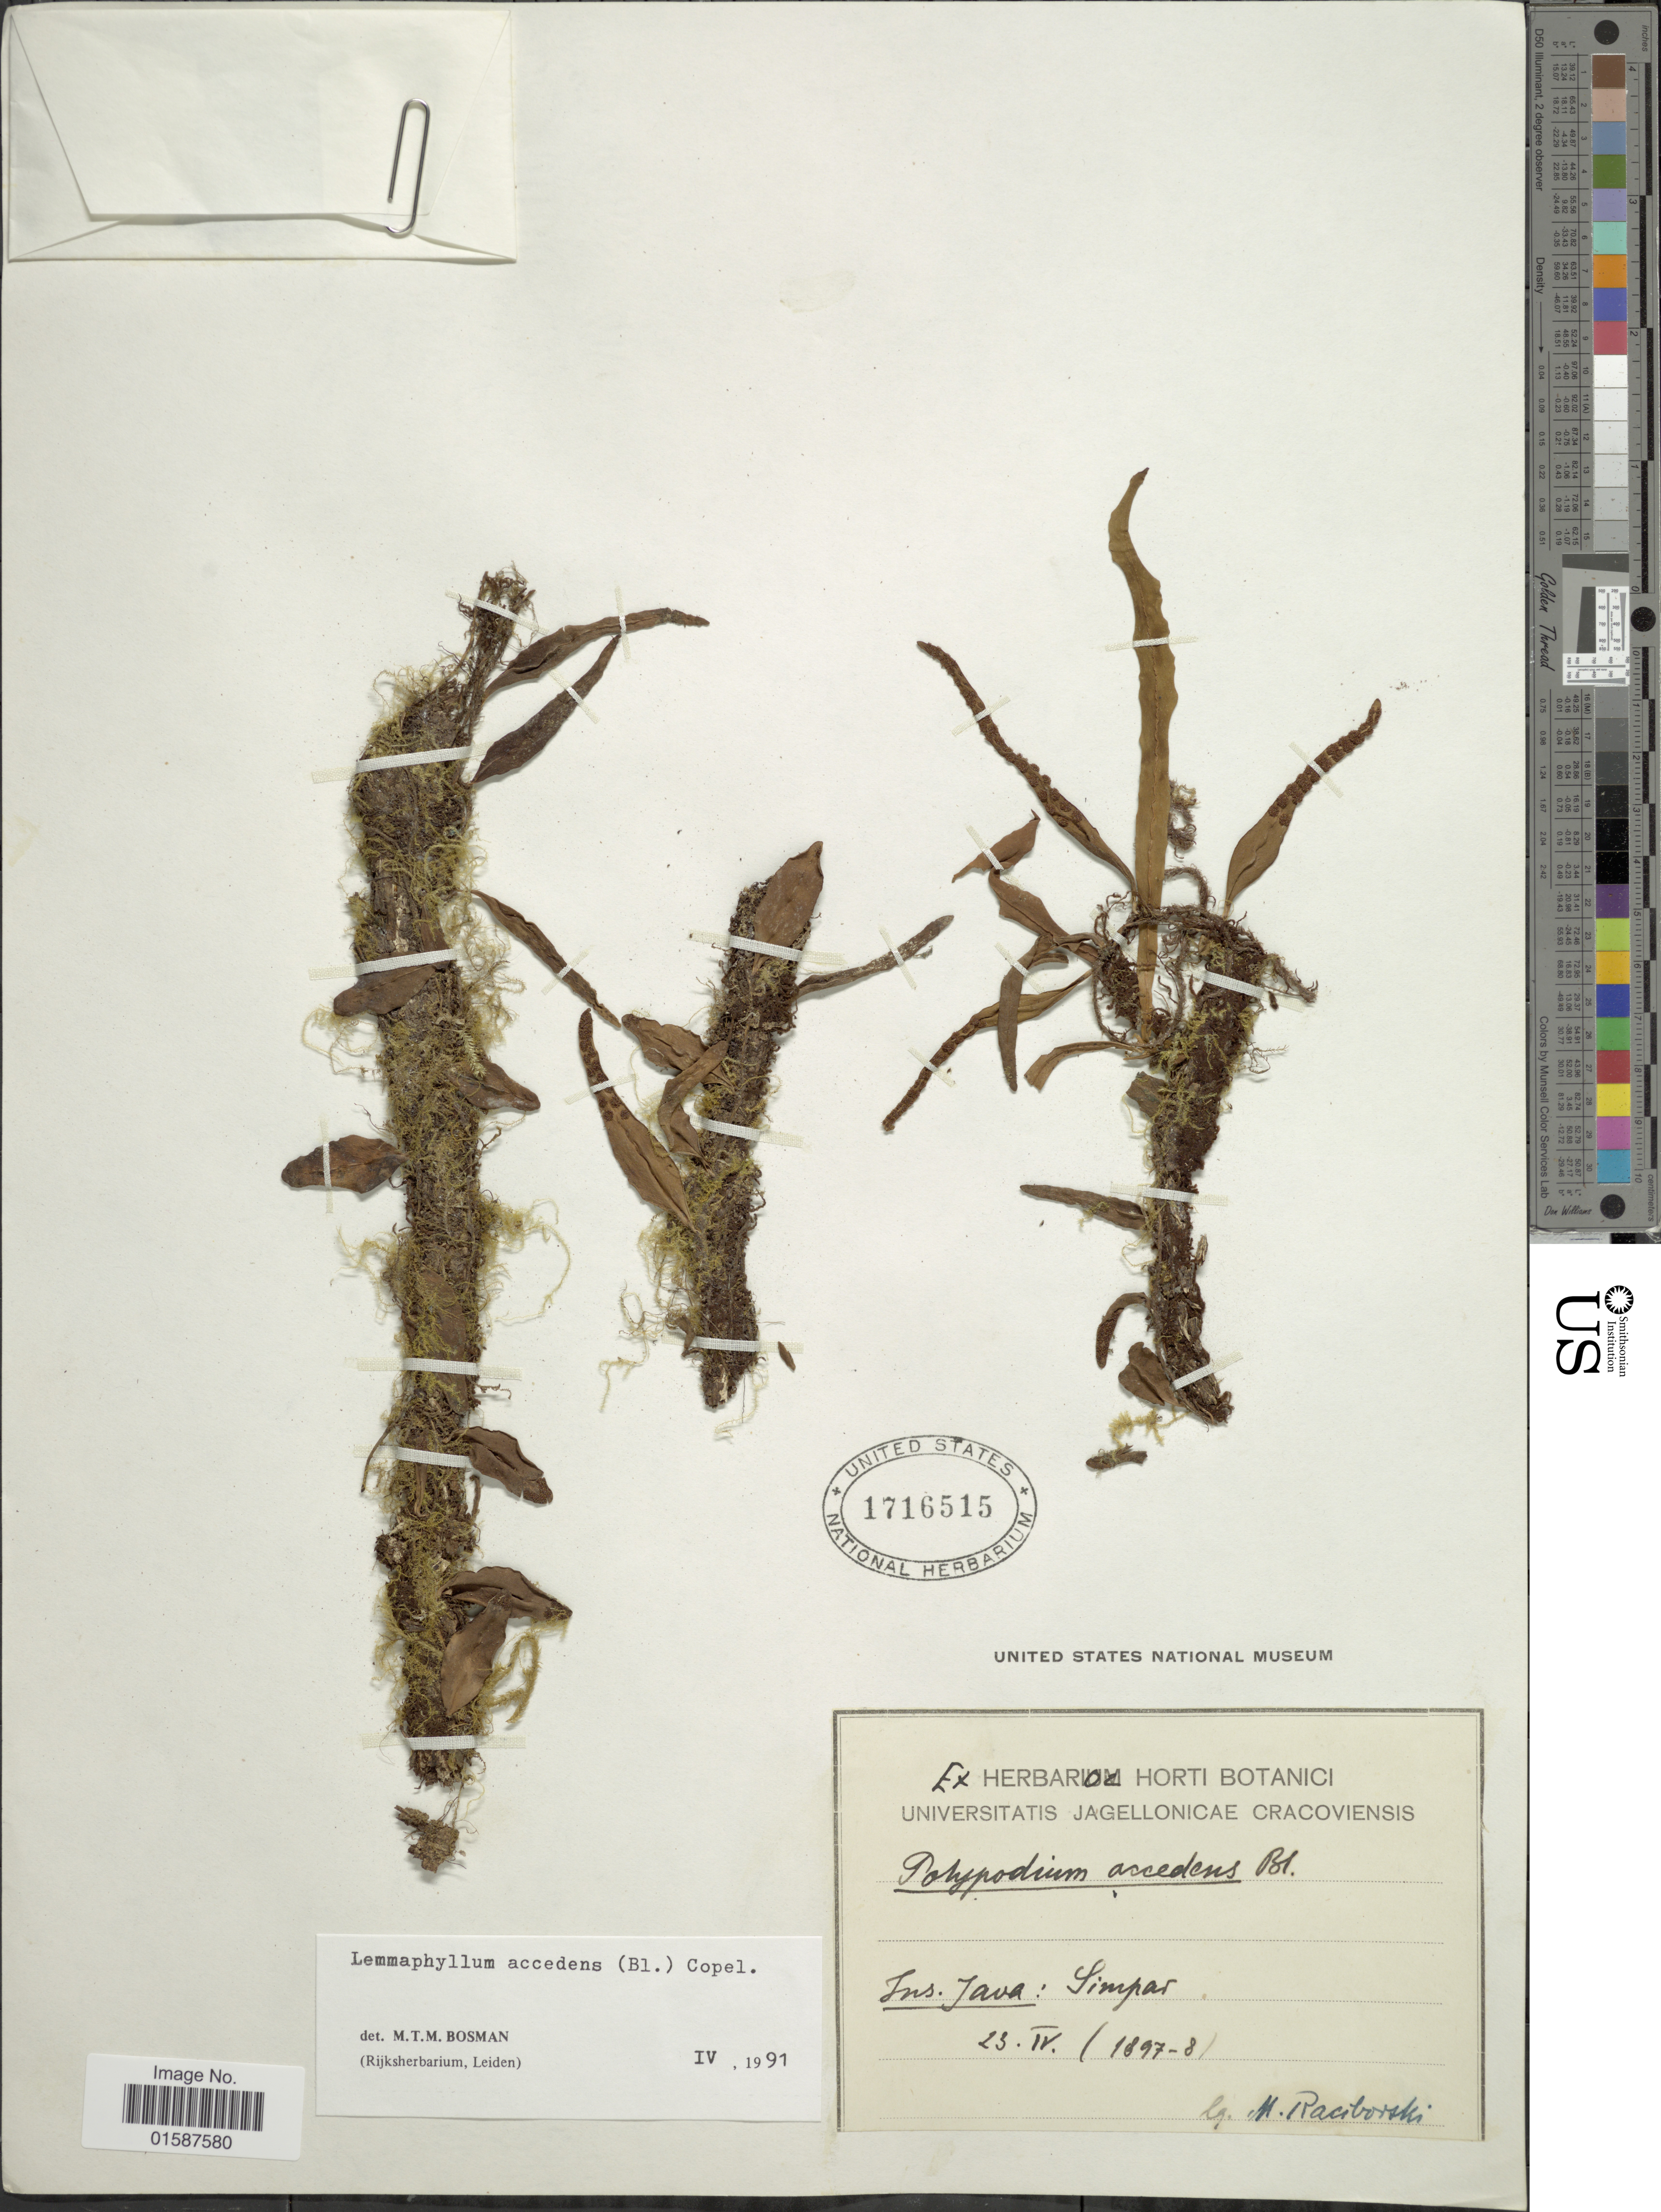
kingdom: Plantae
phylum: Tracheophyta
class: Polypodiopsida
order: Polypodiales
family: Polypodiaceae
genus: Lemmaphyllum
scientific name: Lemmaphyllum accedens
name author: (Blume) Donk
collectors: M. Raciborski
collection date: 1897-04-23/1898-04-23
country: Indonesia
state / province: Java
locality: Ins. Java: Simpar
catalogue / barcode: US 1716515